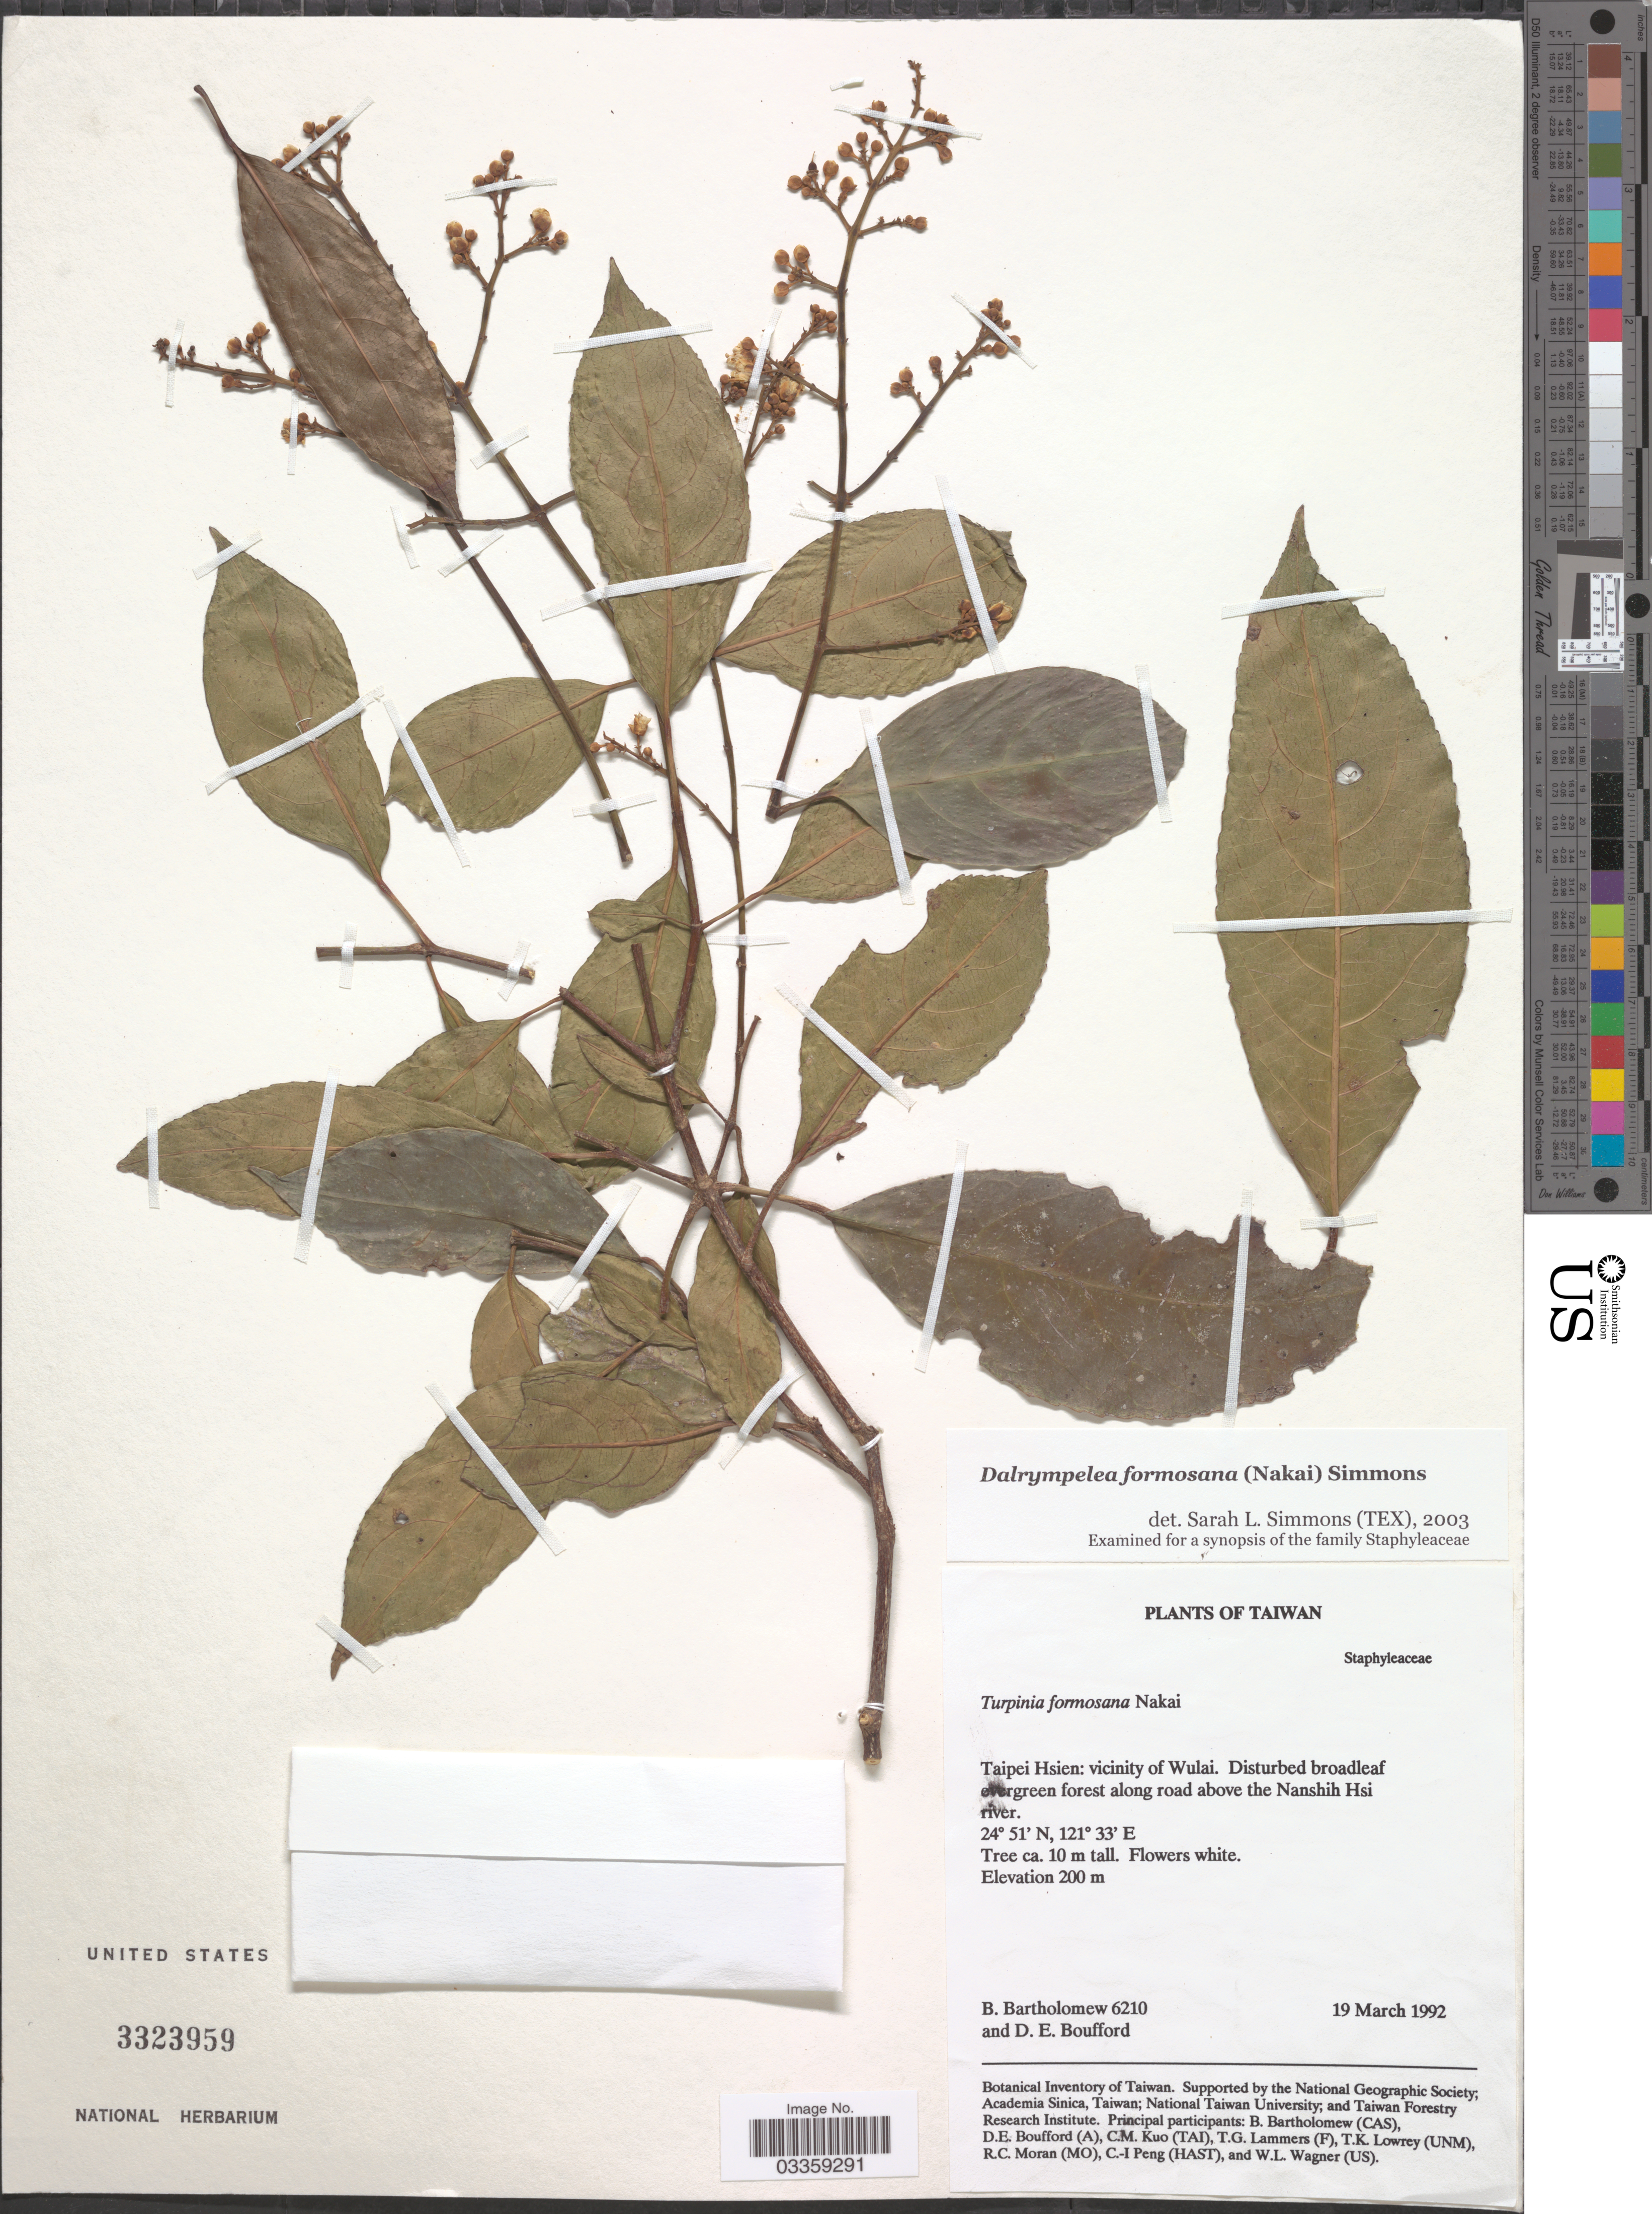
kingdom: Plantae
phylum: Tracheophyta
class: Magnoliopsida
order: Crossosomatales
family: Staphyleaceae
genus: Turpinia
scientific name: Turpinia formosana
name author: Nakai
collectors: B. Bartholomew & D. E. Boufford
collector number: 6210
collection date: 1992-03-19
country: Taiwan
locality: Taipei Hsien: vicinity of Wulai. Disturbed broadleaf evergreen forest along road above the Nanshih Hsi river.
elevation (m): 200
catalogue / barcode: US 3323959